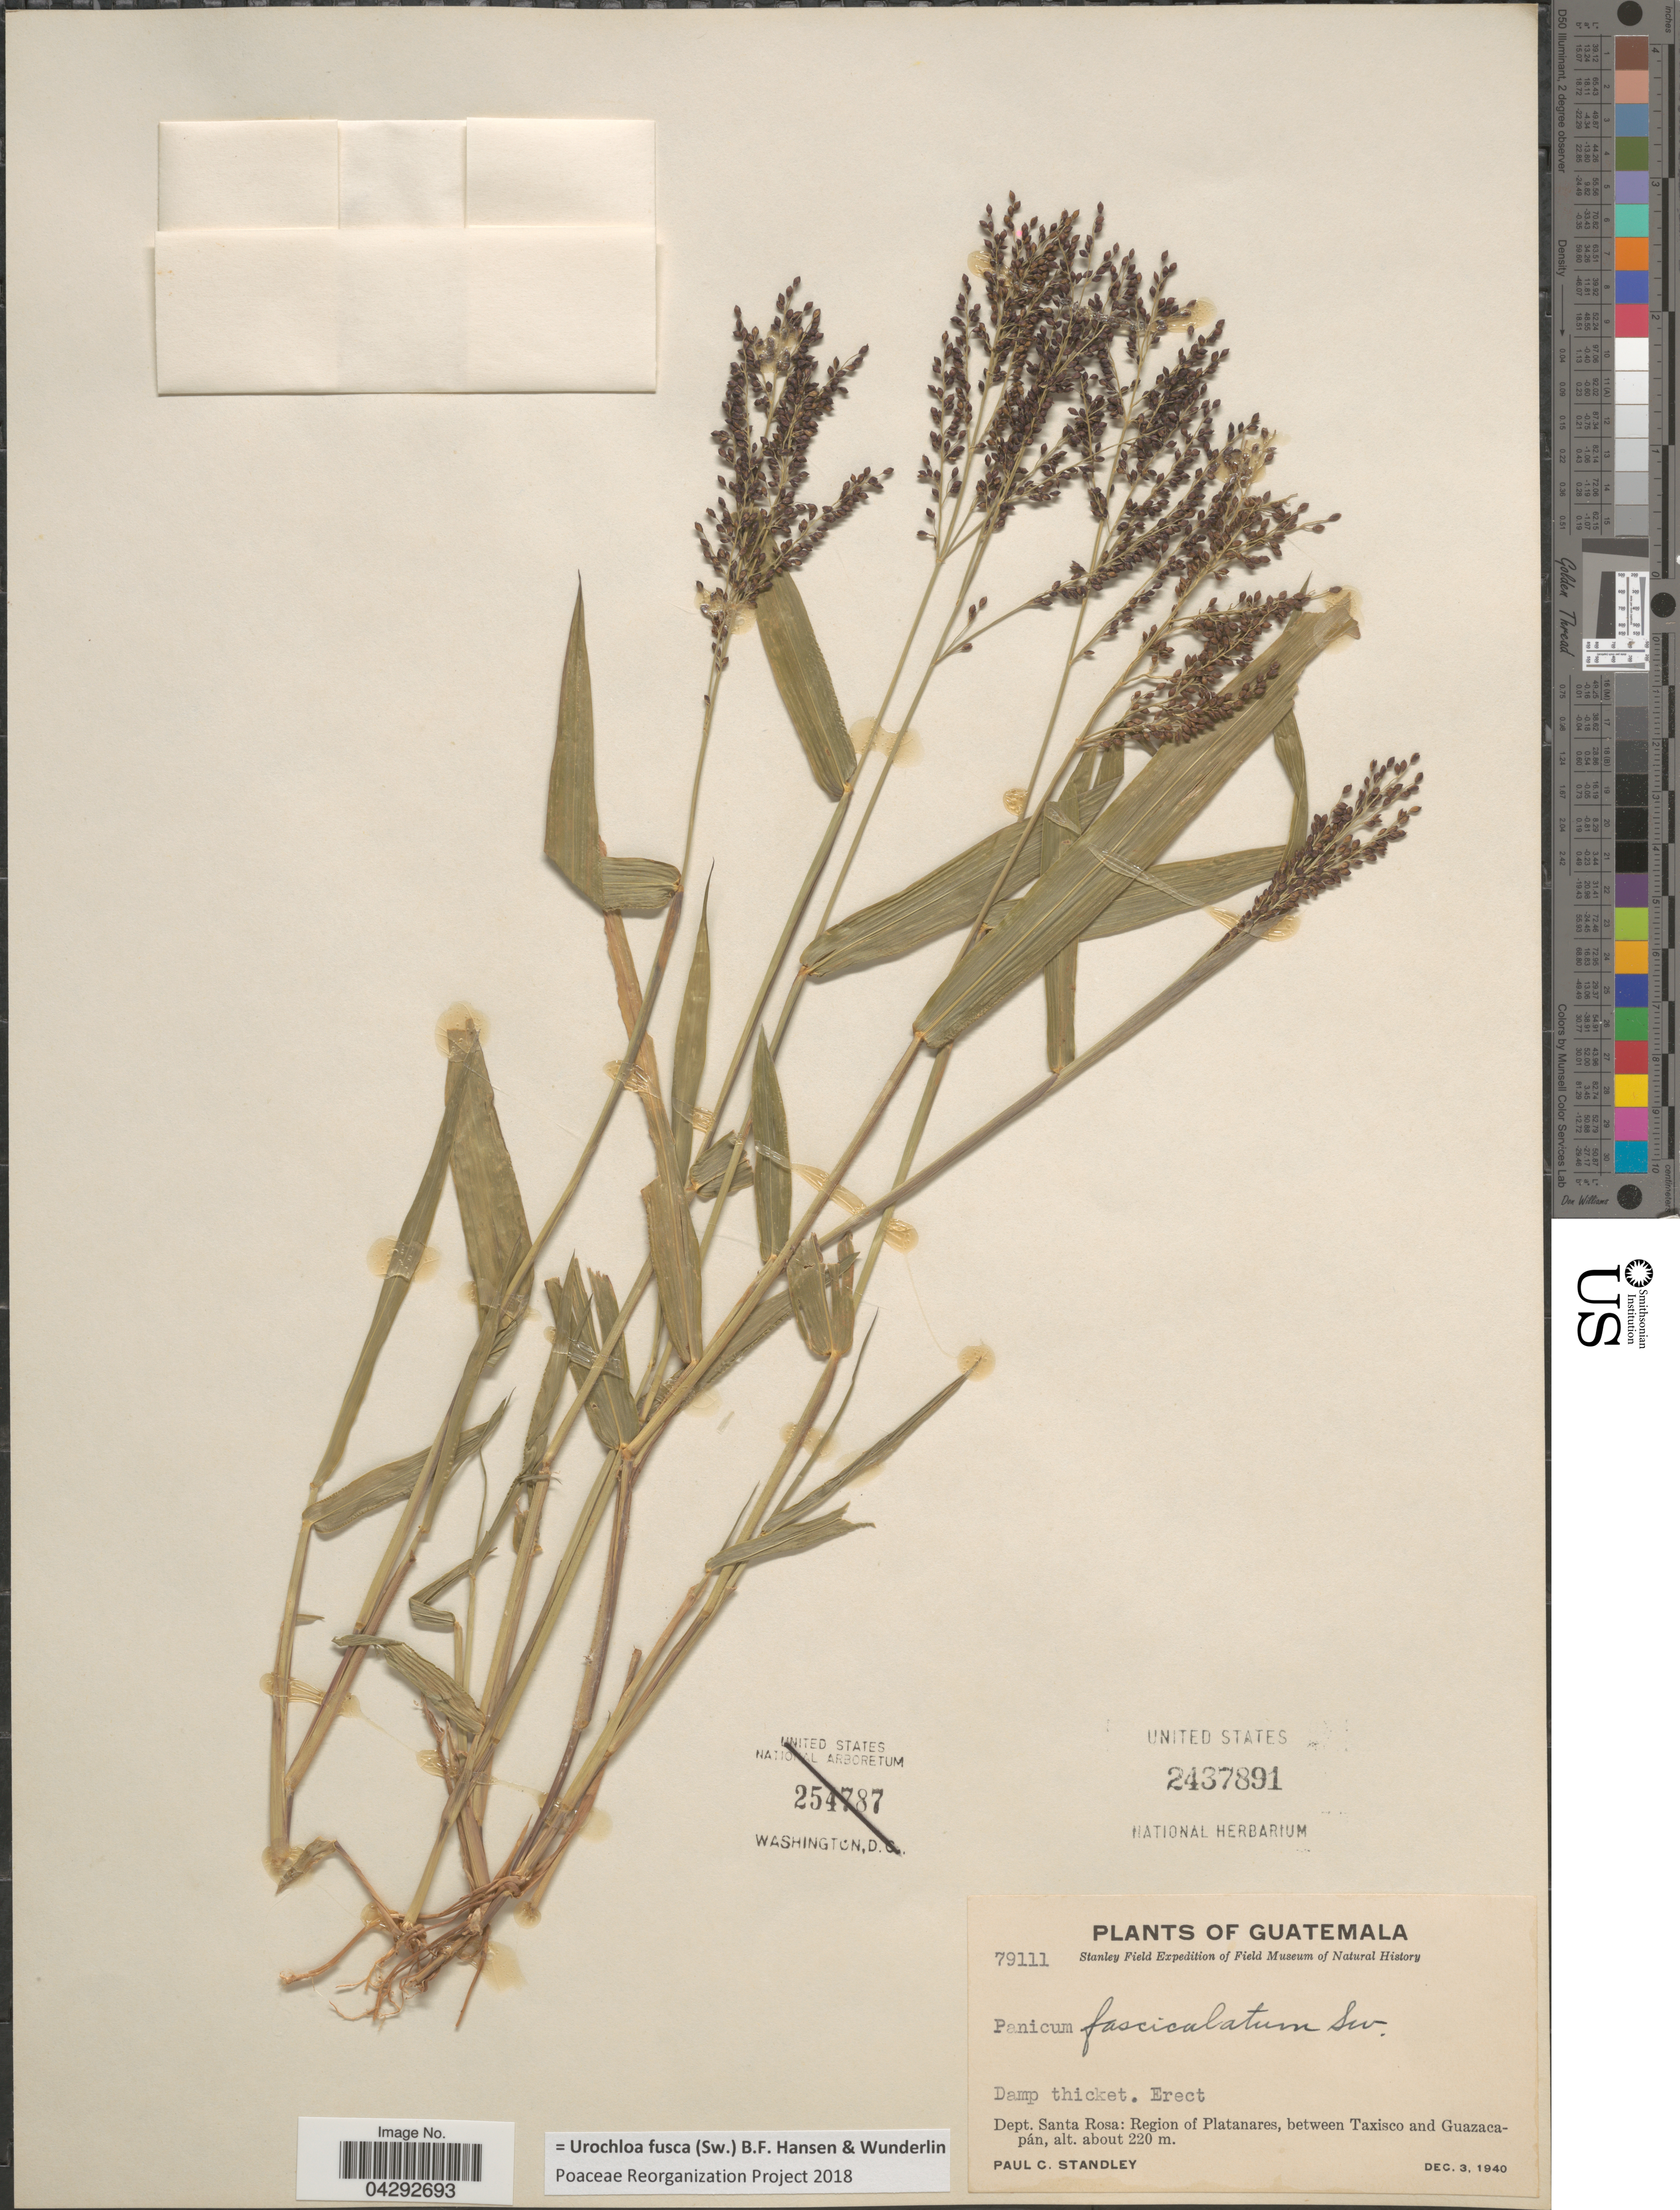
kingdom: Plantae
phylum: Tracheophyta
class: Liliopsida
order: Poales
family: Poaceae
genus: Urochloa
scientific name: Urochloa fusca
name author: (Sw.) B.F. Hansen & Wunderlin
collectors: P. C. Standley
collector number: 79111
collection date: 1940-12-03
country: Guatemala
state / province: Santa Rosa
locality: Stanley Field Expedition of Field Museum. Dept. Santa Rosa: Region of Plantanares, between Taxisco and Guazacapán.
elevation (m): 220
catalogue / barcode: US 2437891